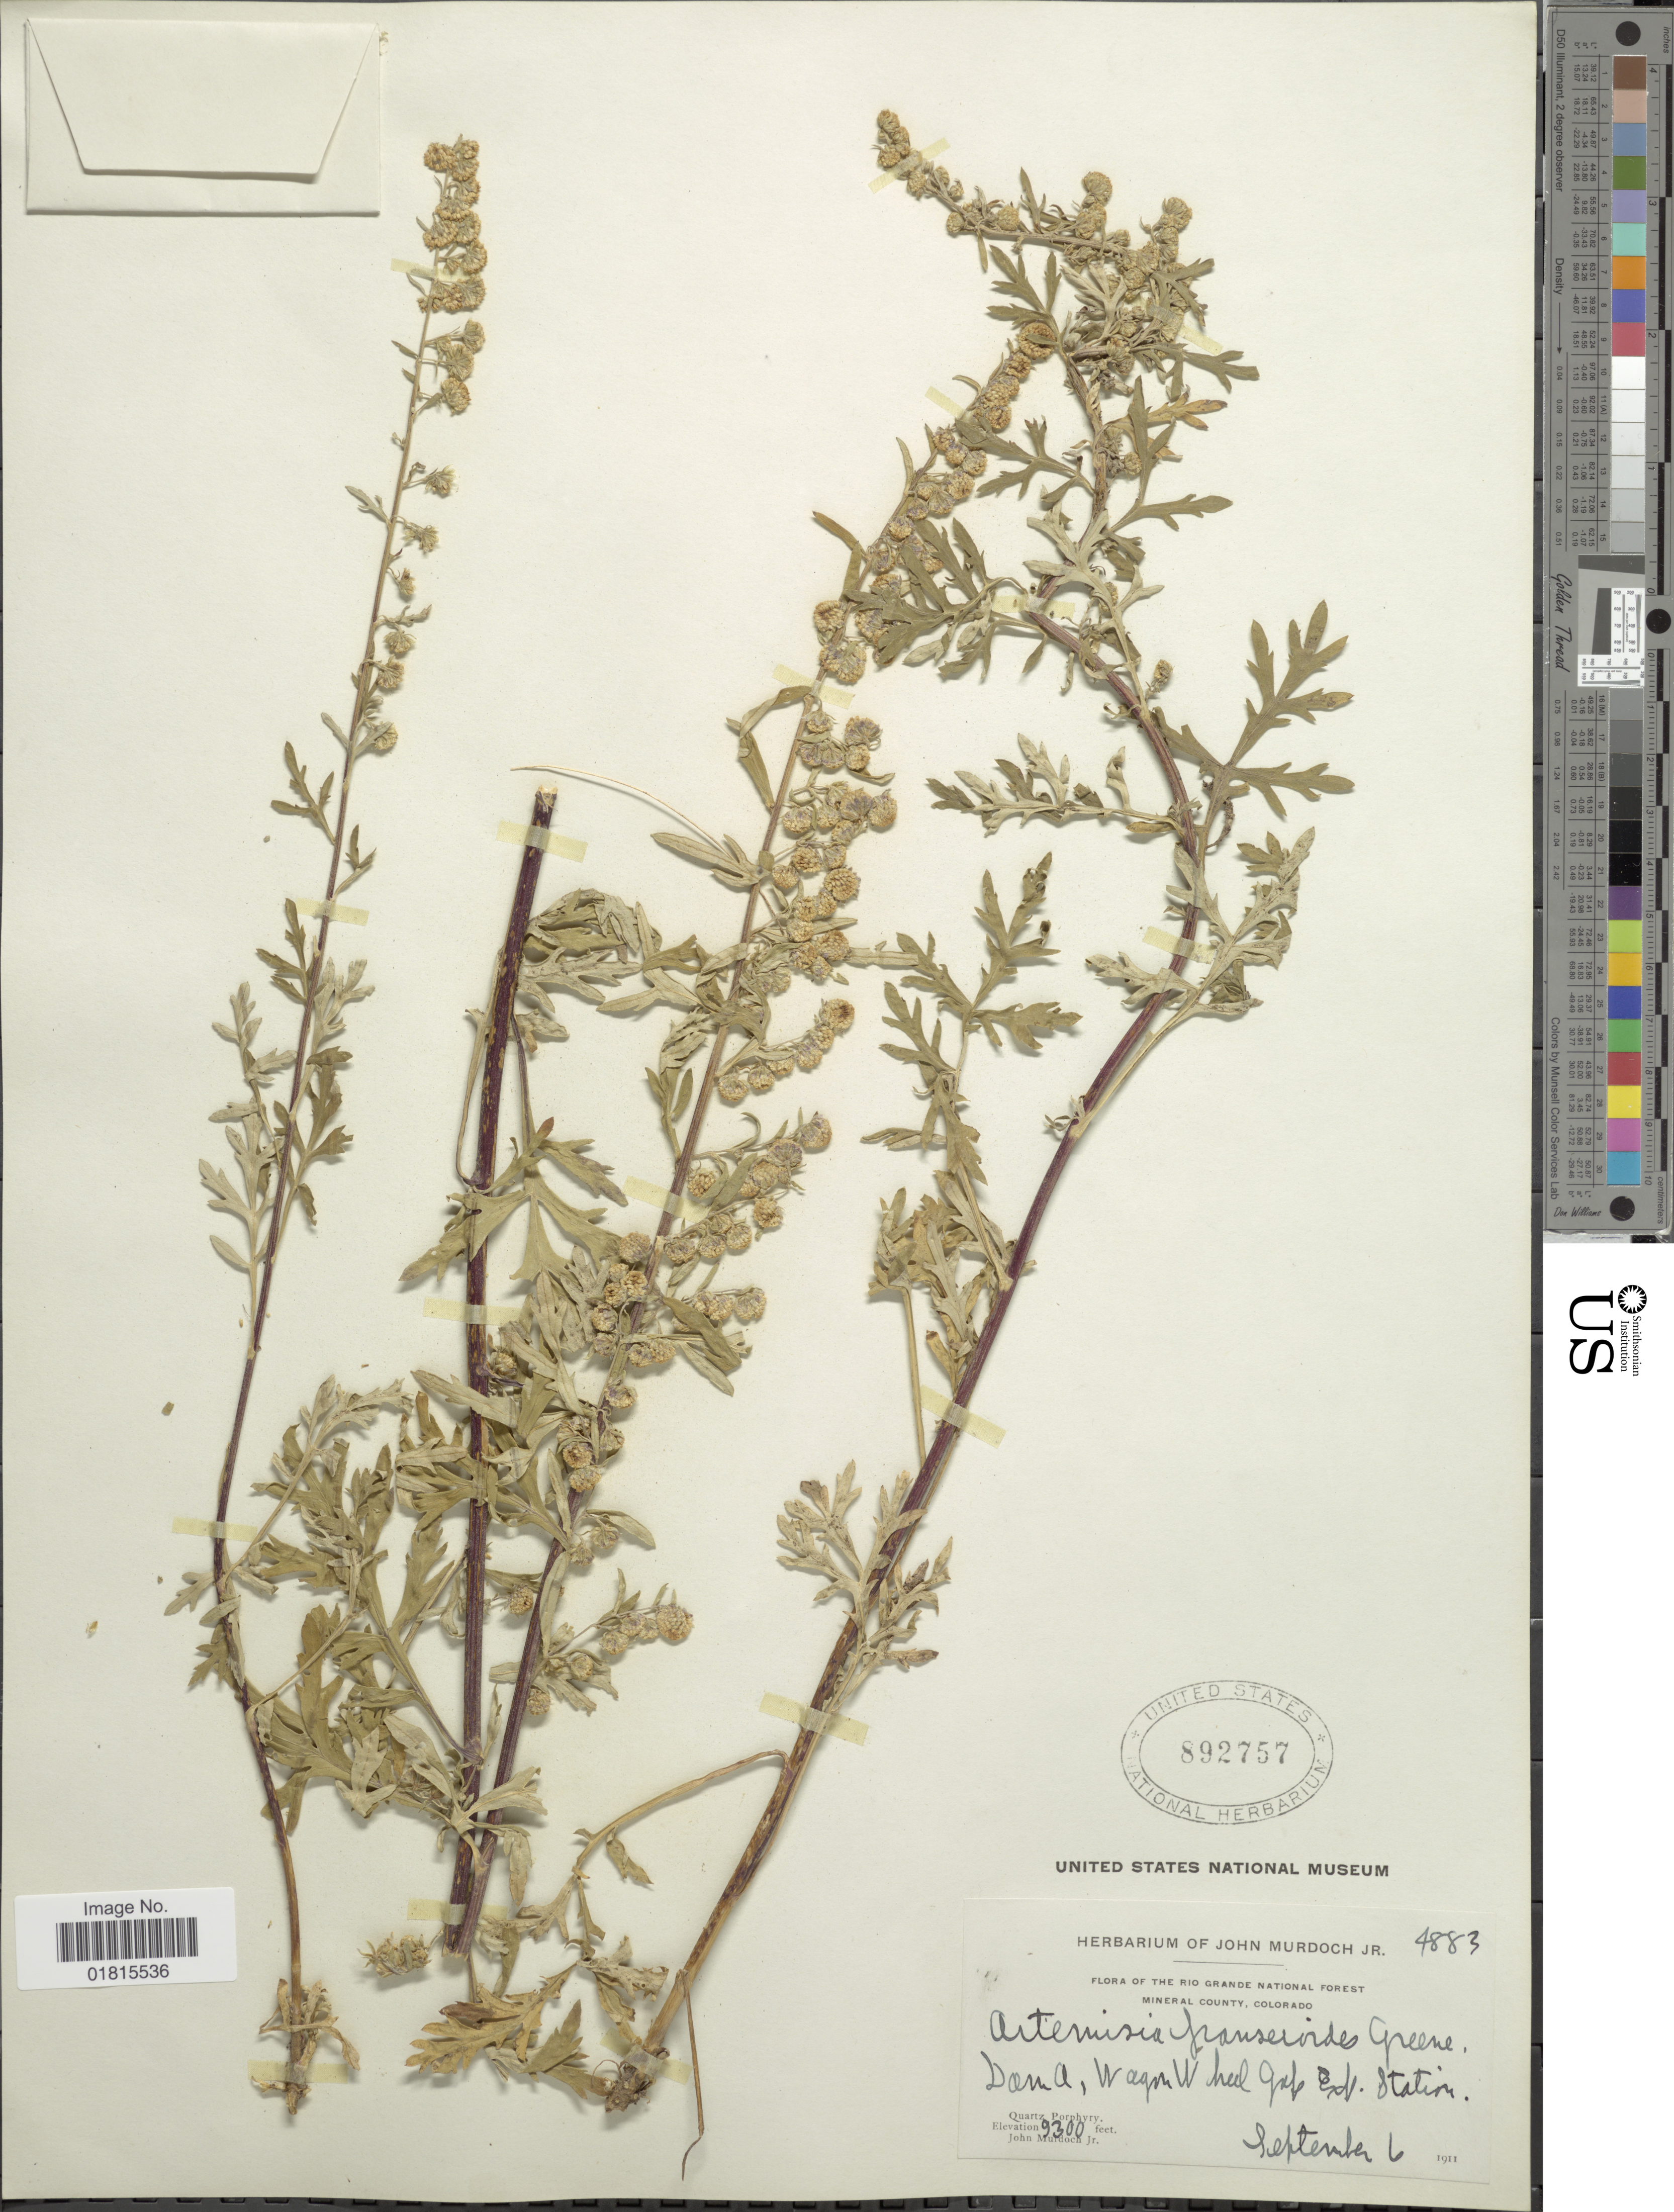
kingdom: Plantae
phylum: Tracheophyta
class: Magnoliopsida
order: Asterales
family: Asteraceae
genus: Artemisia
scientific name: Artemisia franserioides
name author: Greene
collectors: J. Murdoch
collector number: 4883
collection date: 1911-09-06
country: United States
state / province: Colorado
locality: Rio Grande National Forest. Mineral County, Colorado. Dam A, Wagon Wheel Gap Exp. Station.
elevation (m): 2835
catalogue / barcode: US 892757